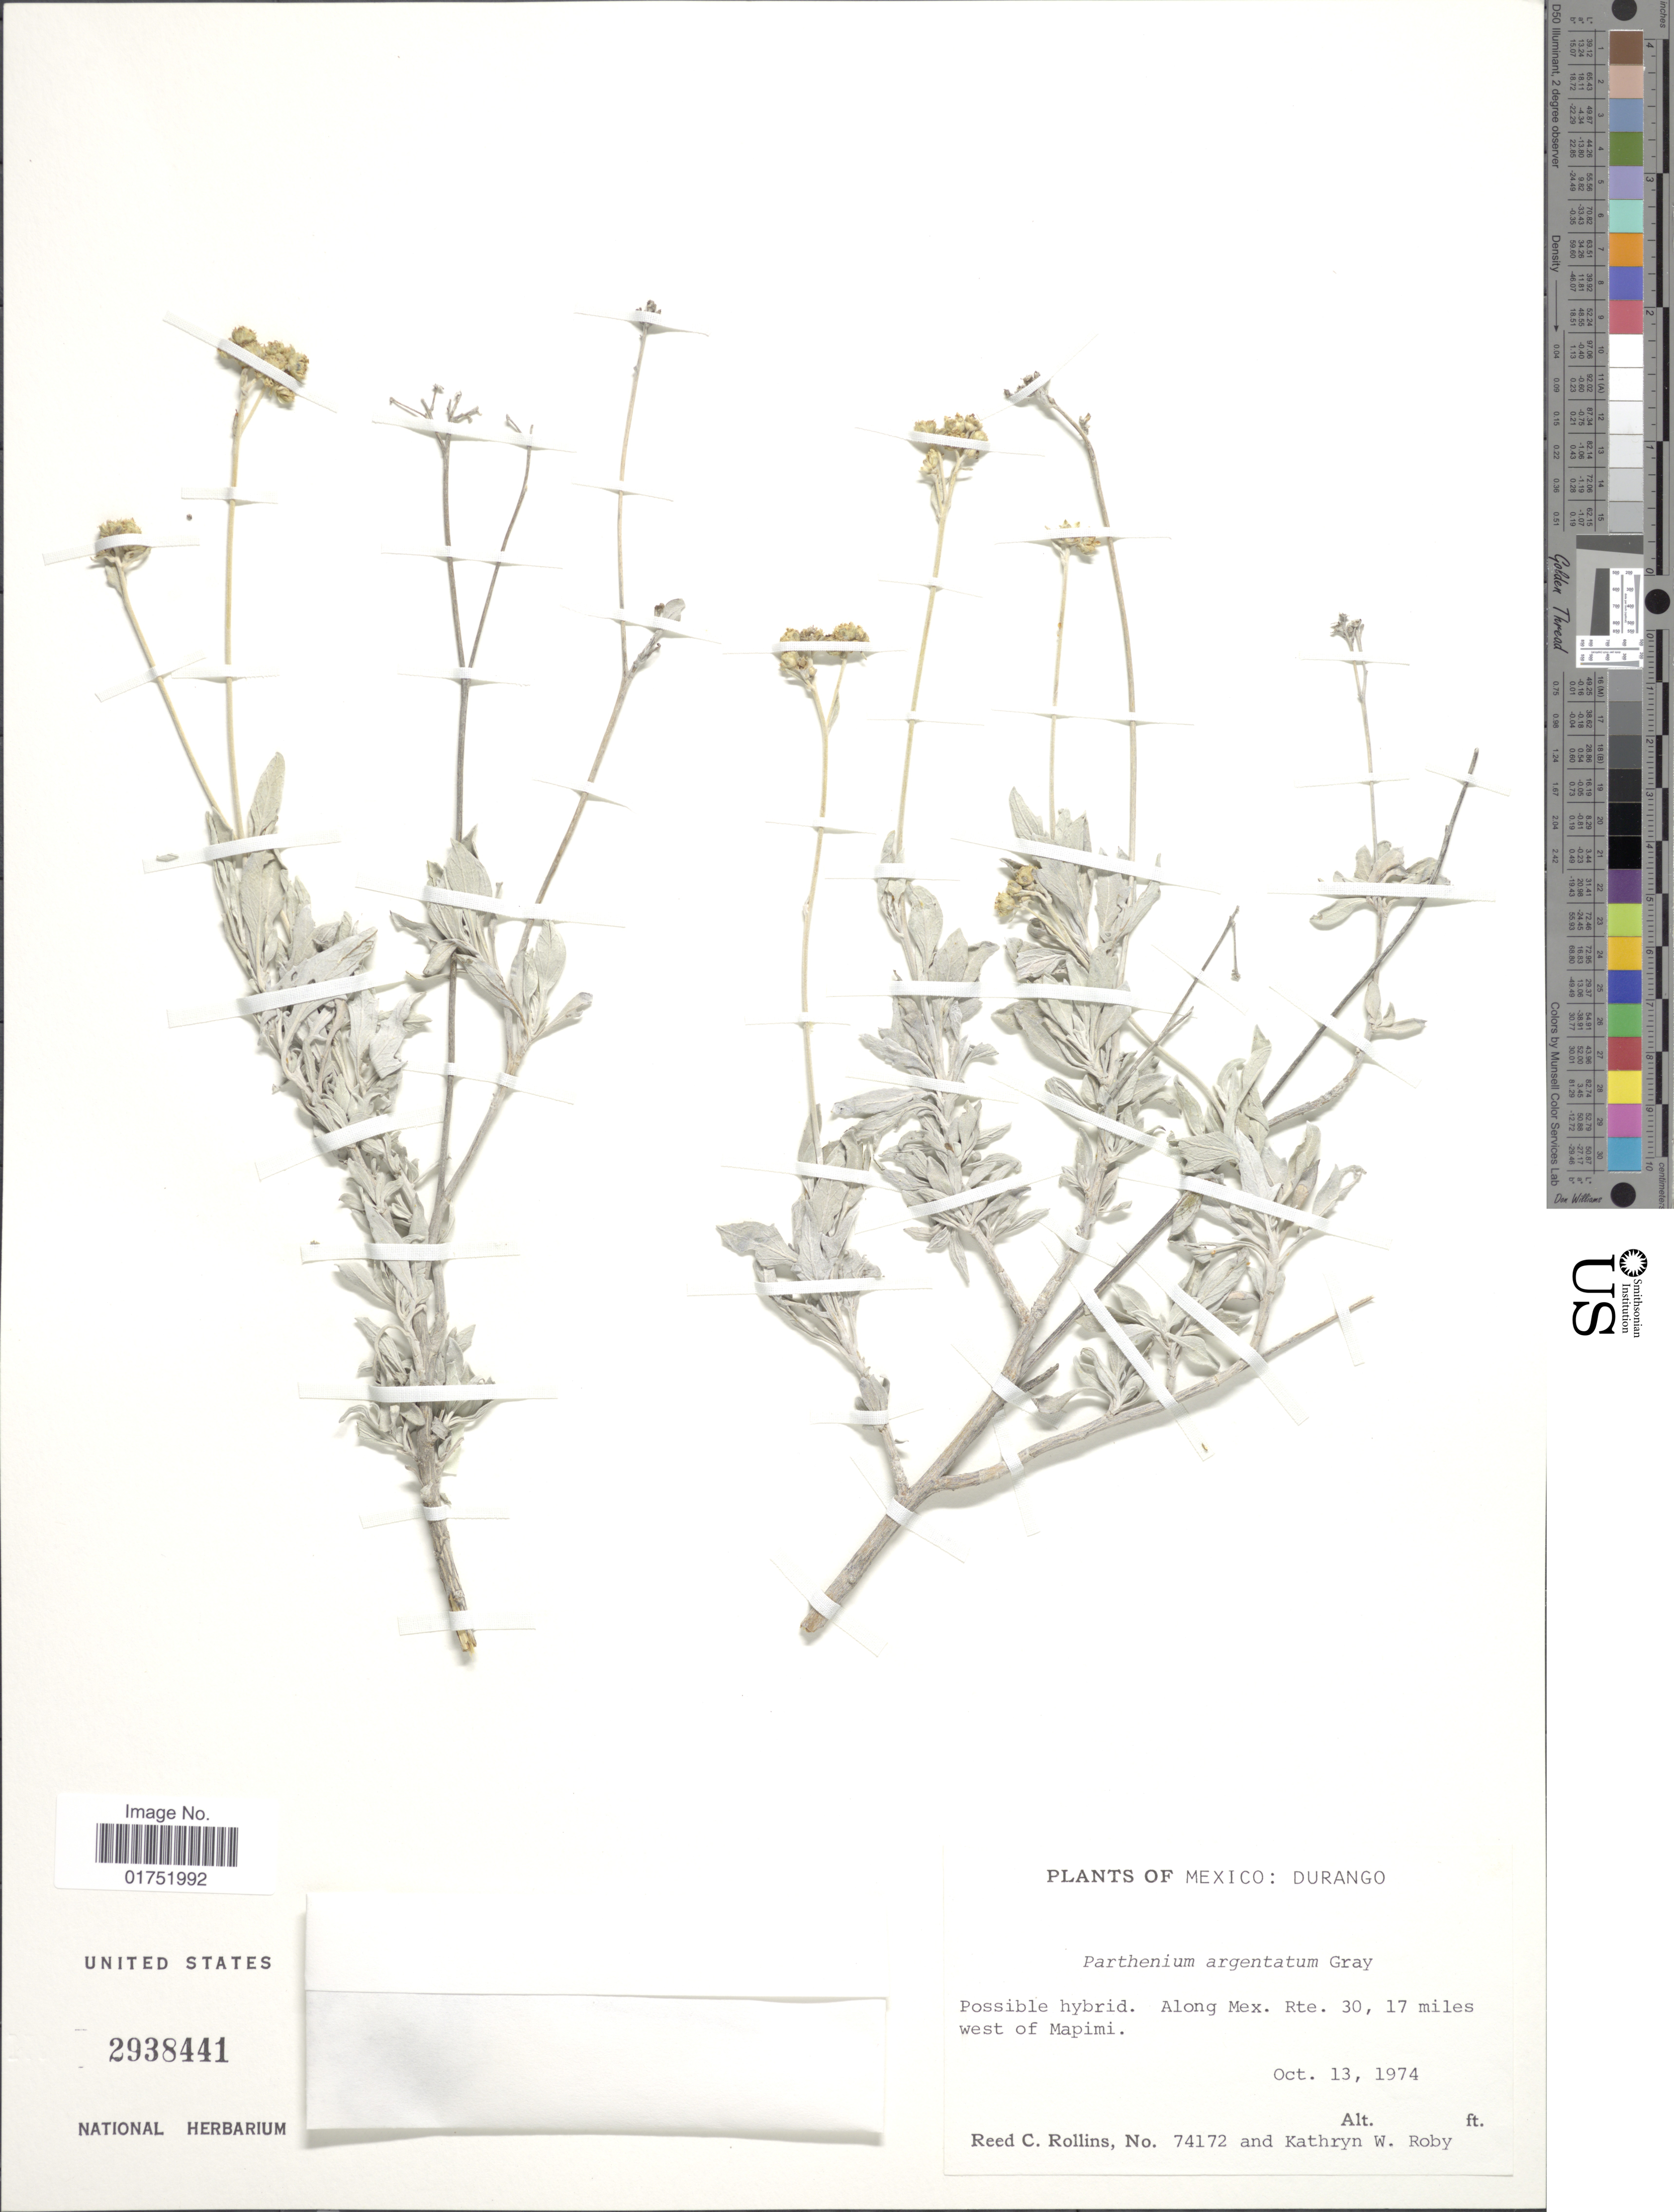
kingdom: Plantae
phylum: Tracheophyta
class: Magnoliopsida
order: Asterales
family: Asteraceae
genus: Parthenium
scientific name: Parthenium argentatum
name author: A. Gray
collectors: R. C. Rollins & K. W. Roby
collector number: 74172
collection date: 1974-10-13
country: Mexico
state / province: Durango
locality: Along Mex. Rte 30, 17 miles west of Mapimi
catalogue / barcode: US 2938441